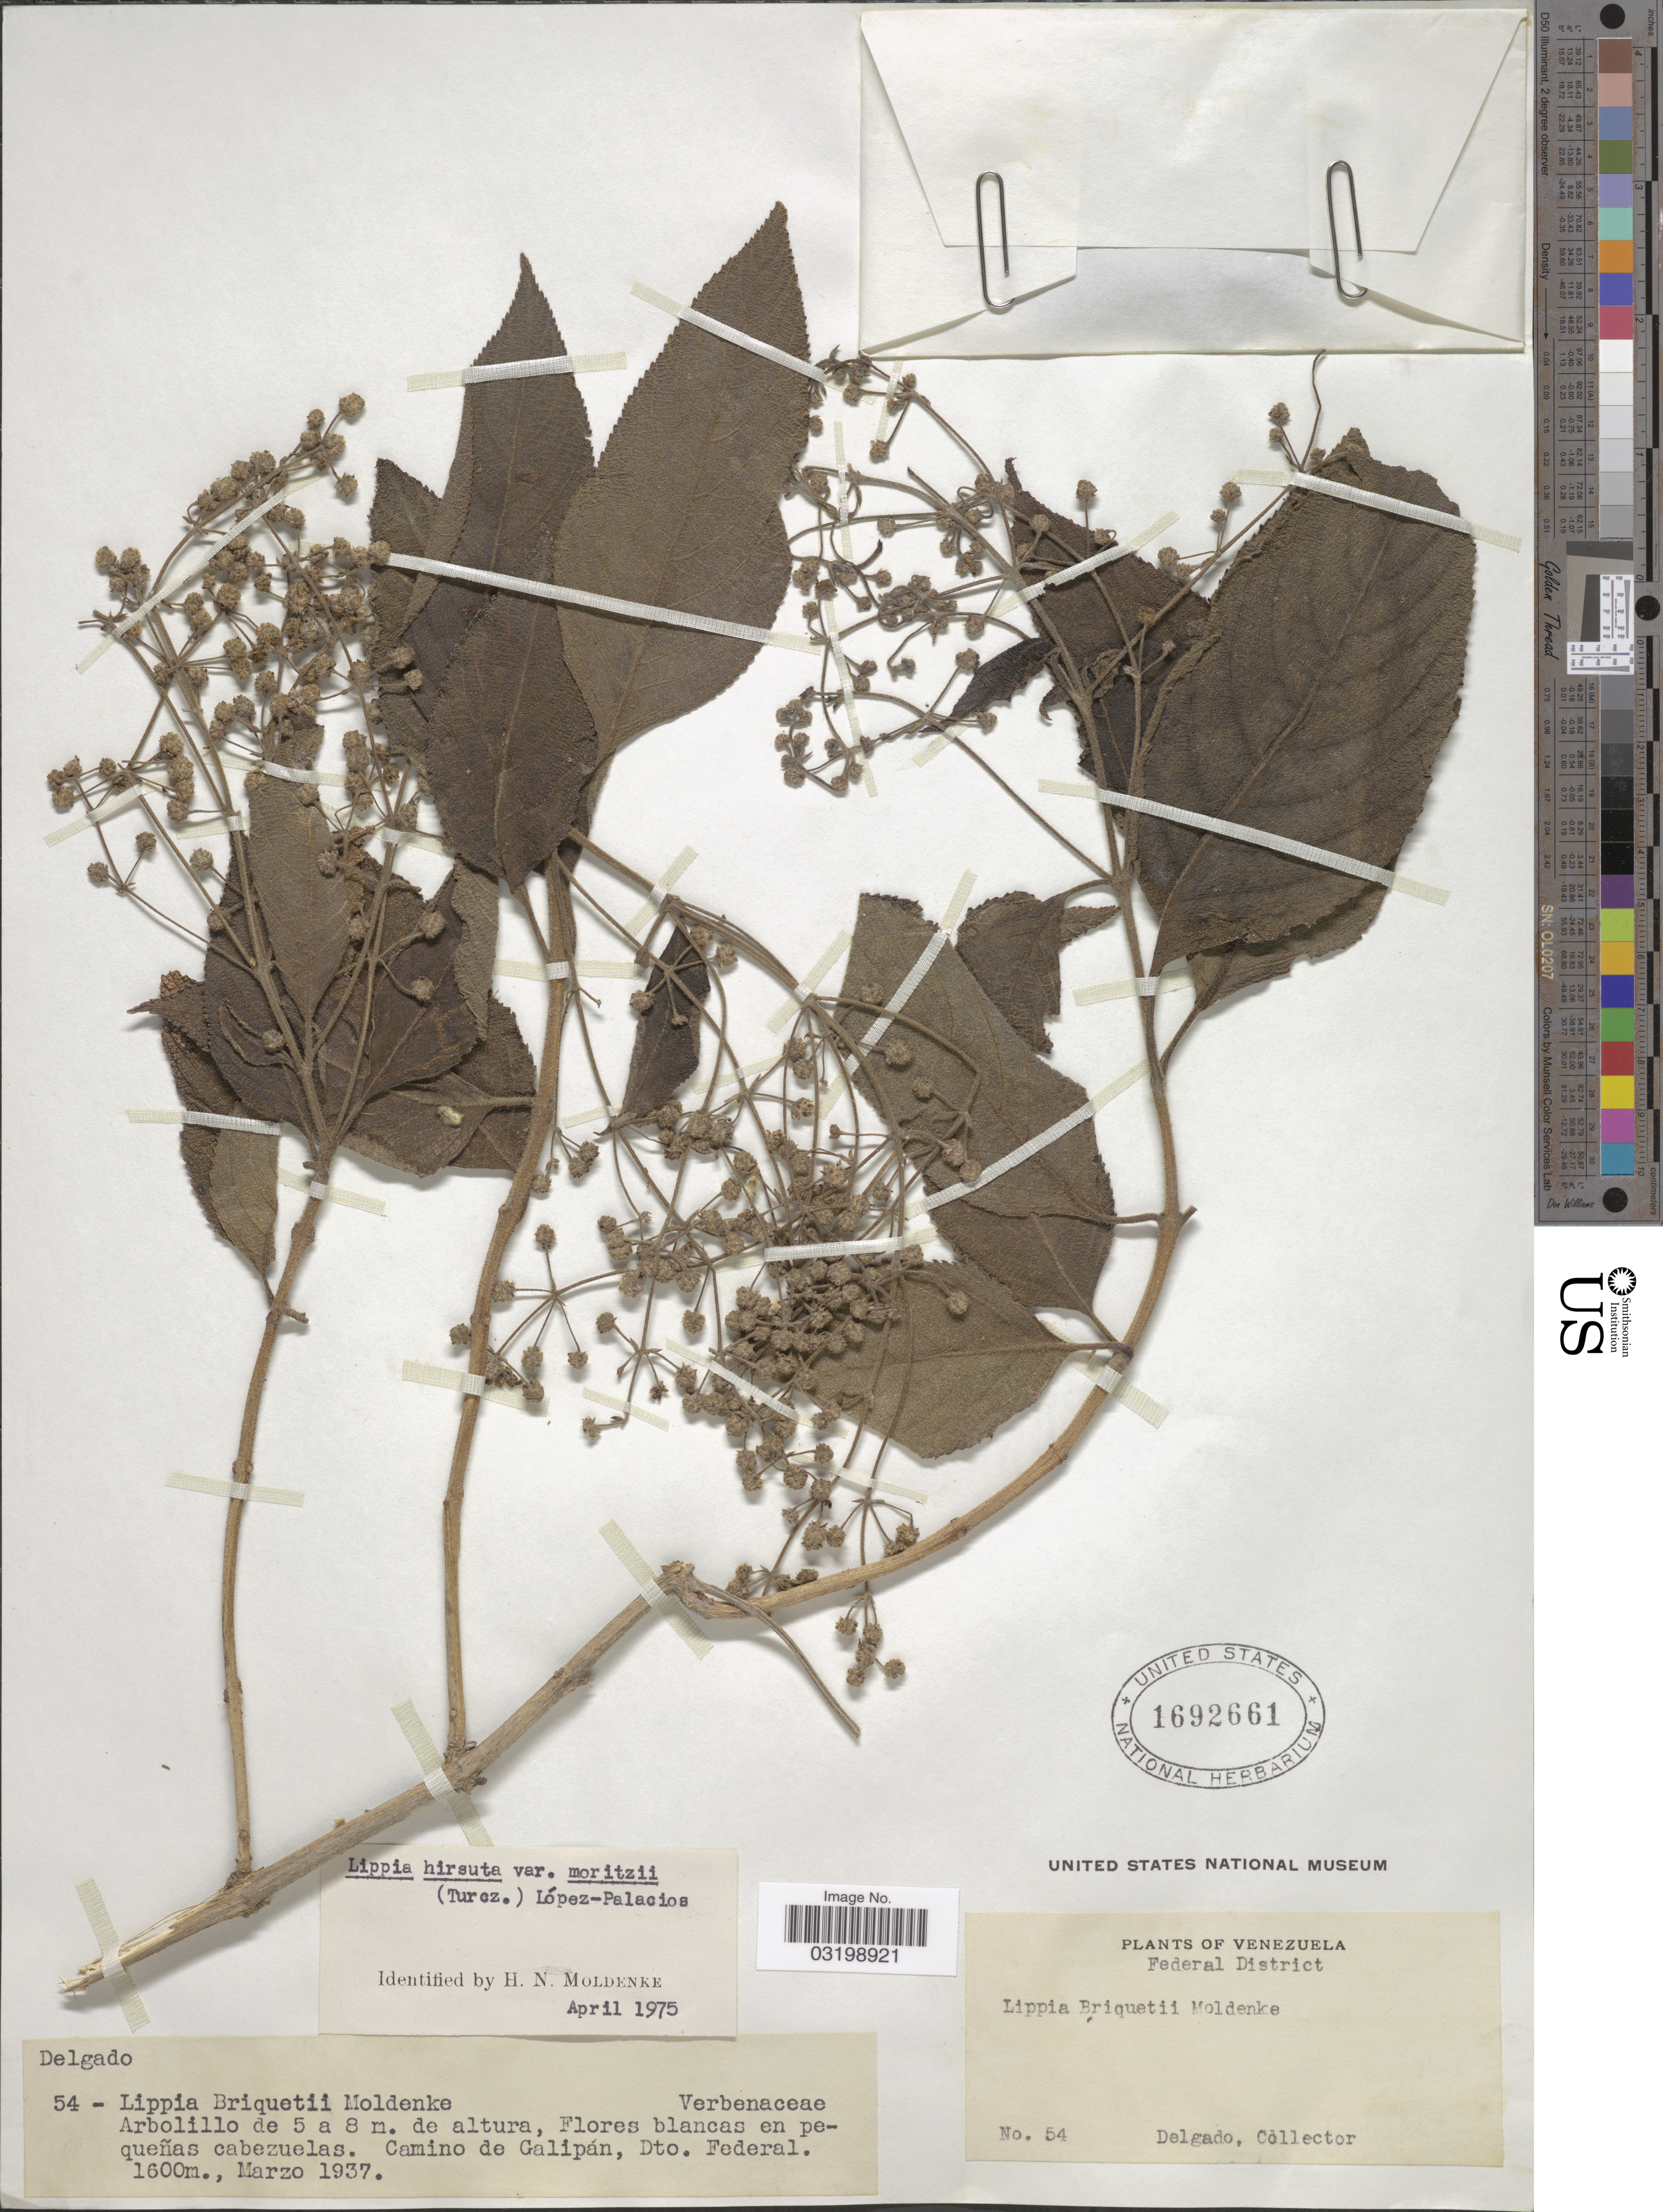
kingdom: Plantae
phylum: Tracheophyta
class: Magnoliopsida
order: Lamiales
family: Verbenaceae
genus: Lippia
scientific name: Lippia hirsuta var. moritzii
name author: L.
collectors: Delgado, --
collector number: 54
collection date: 1937-03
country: Venezuela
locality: Camino de Galipán, Dto. Federal. Federal District.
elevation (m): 1600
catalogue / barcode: US 1692661